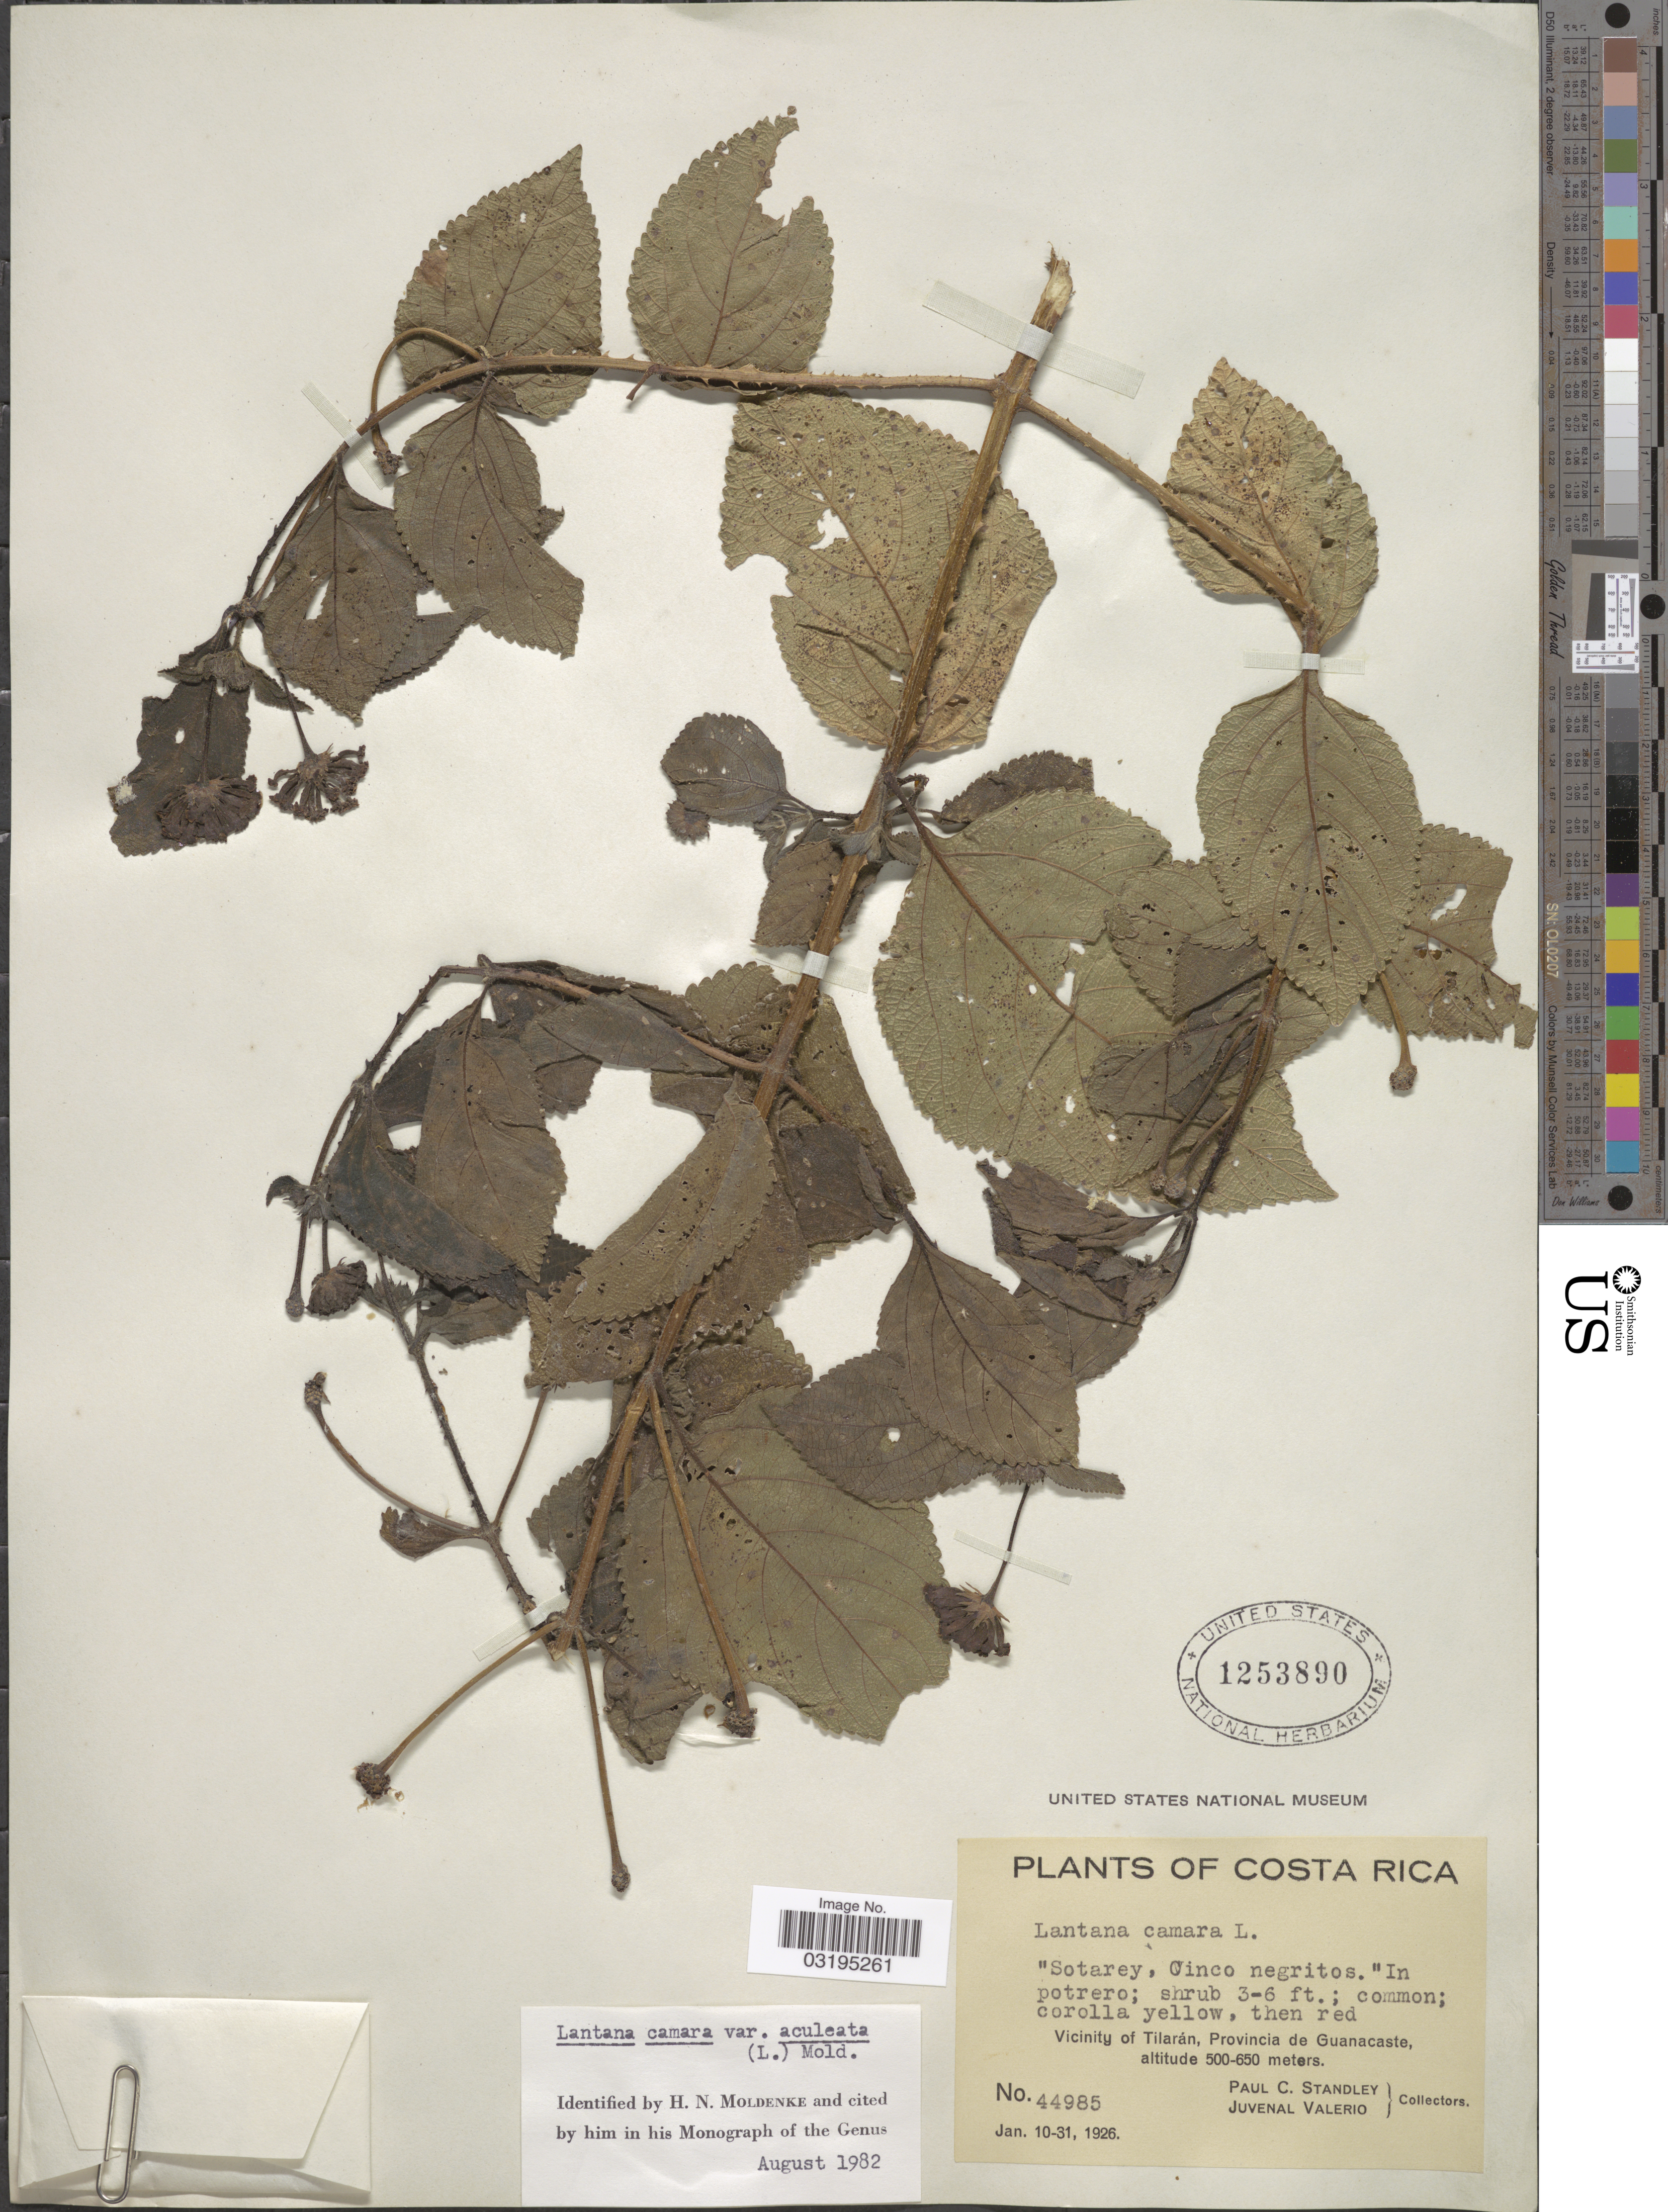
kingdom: Plantae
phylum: Tracheophyta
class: Magnoliopsida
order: Lamiales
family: Verbenaceae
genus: Lantana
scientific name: Lantana camara var. aculeata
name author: (L.) Moldenke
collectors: P. C. Standley & J. Valerio R.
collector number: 44985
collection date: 1926-01-10/1926-01-31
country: Costa Rica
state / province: Guanacaste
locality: Vicinity of Tilarán, Provincia de Guanacaste.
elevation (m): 500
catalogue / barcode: US 1253890